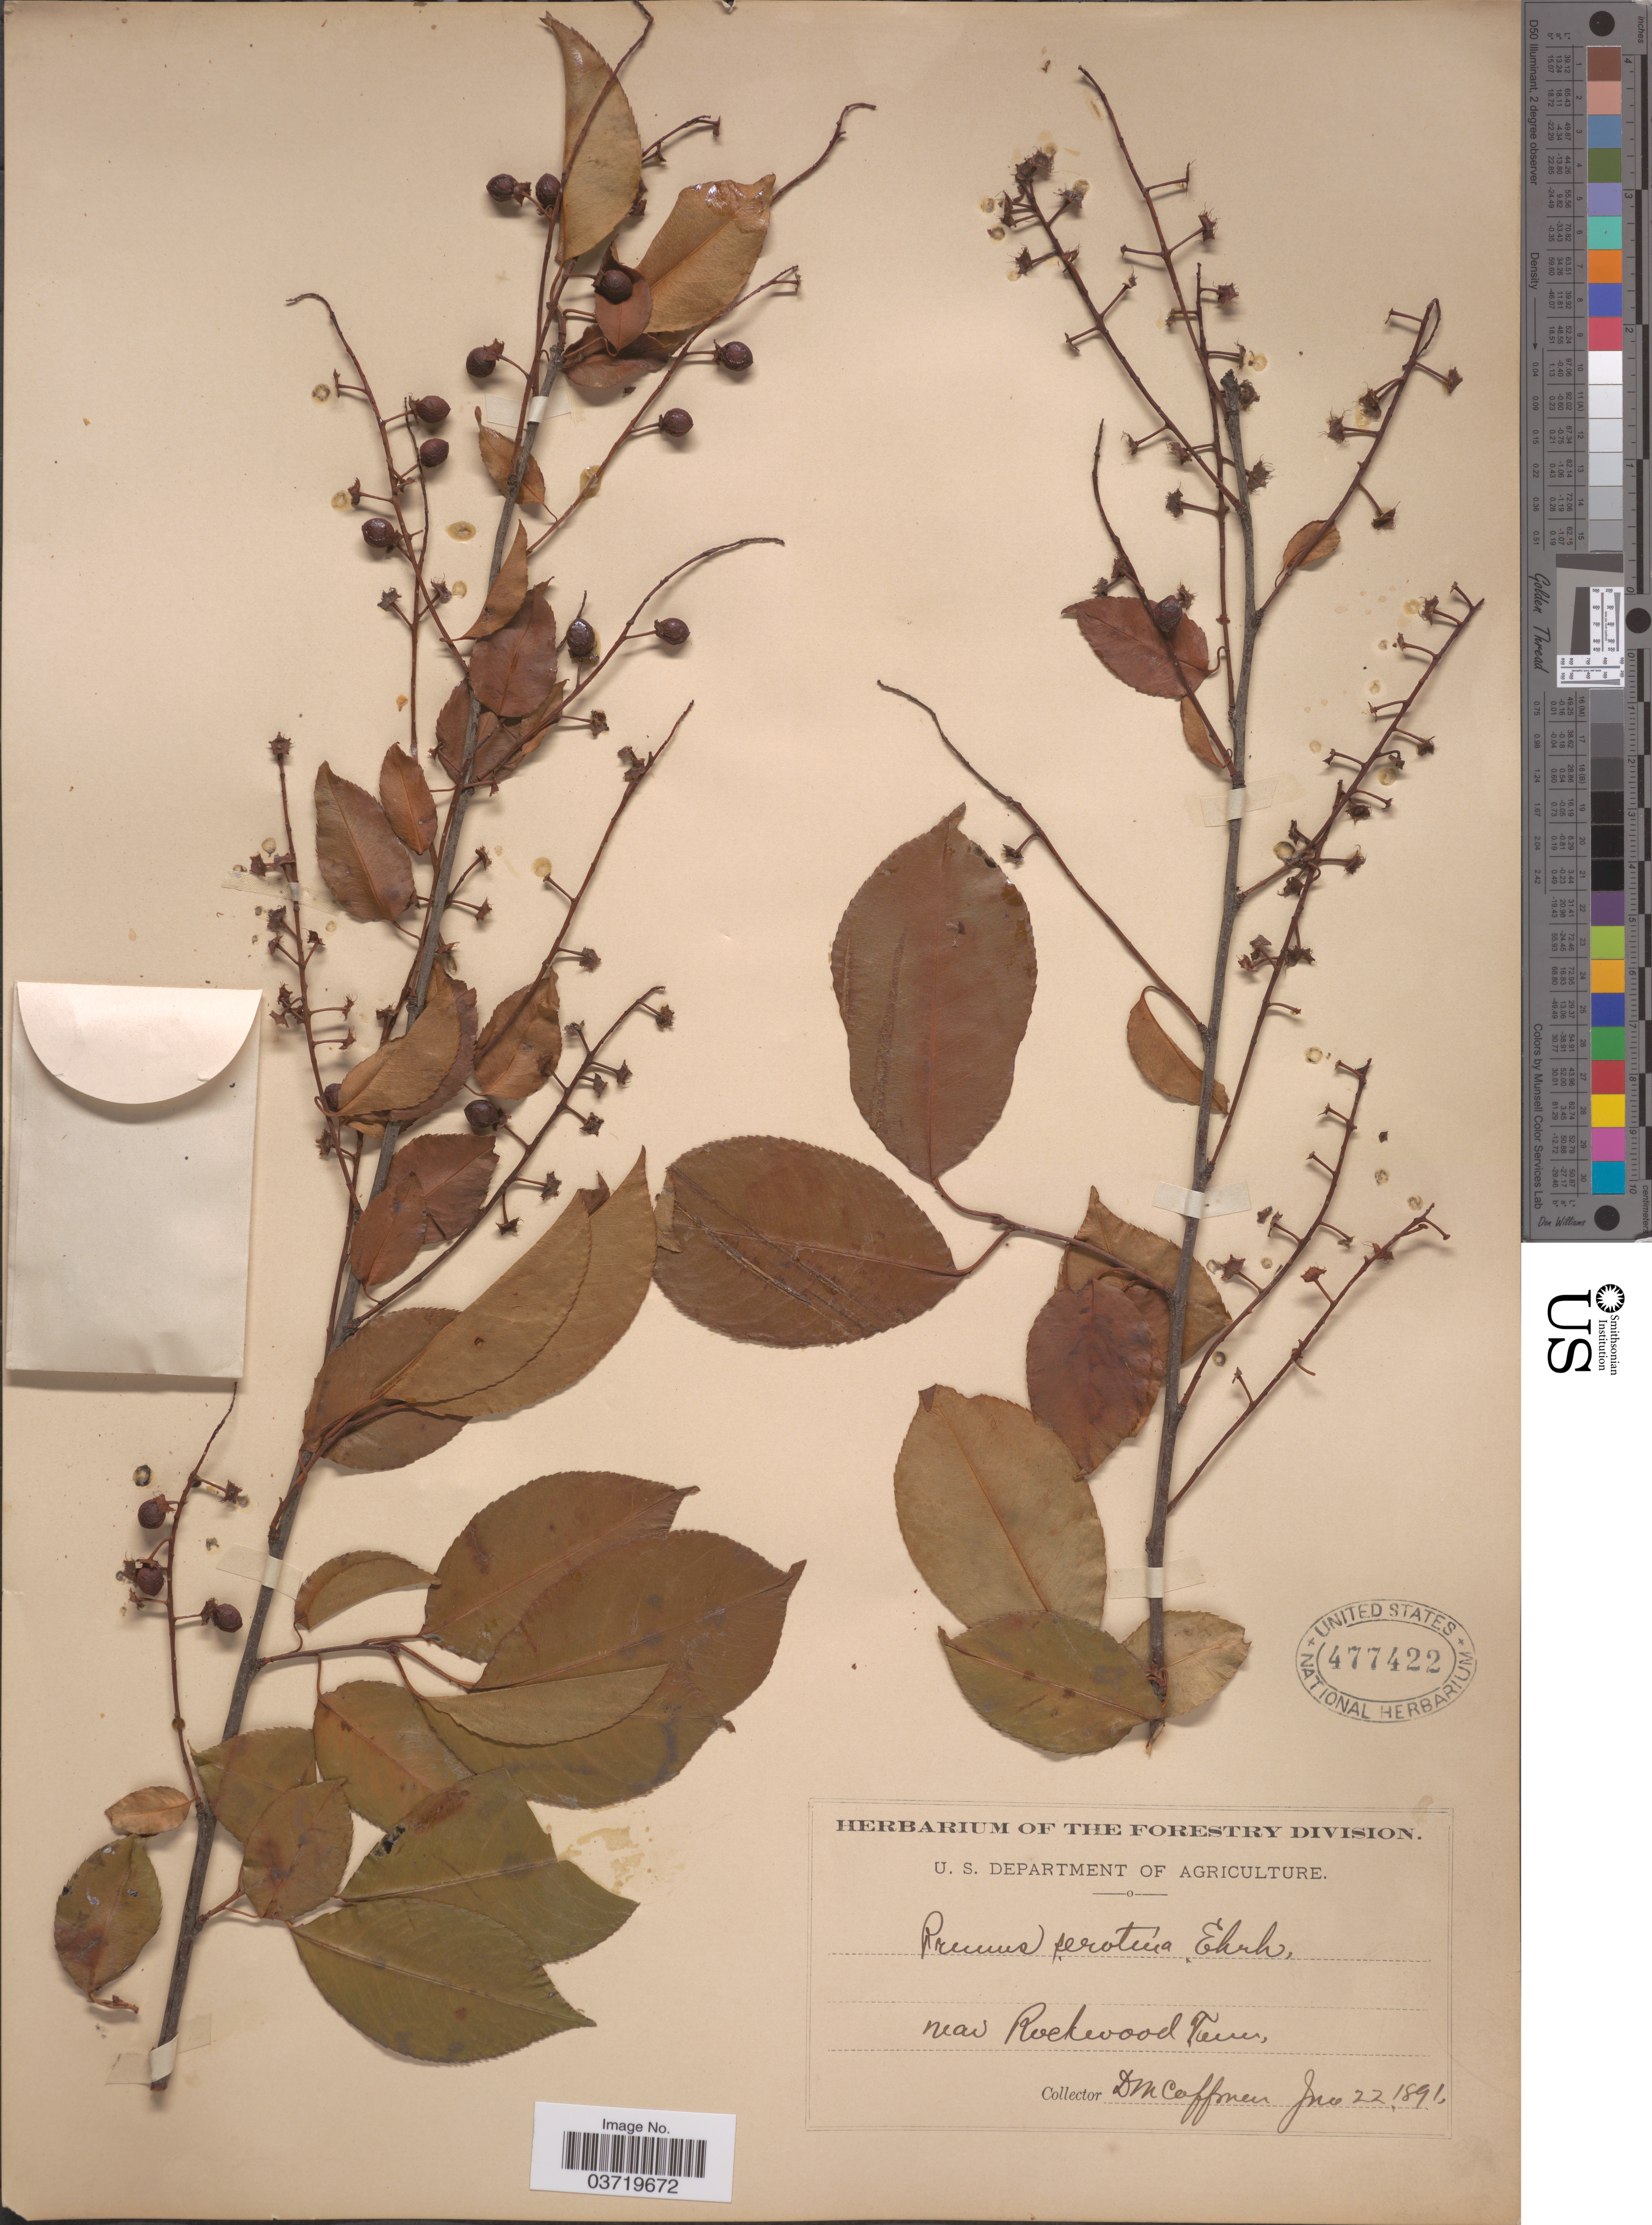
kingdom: Plantae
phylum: Tracheophyta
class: Magnoliopsida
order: Rosales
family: Rosaceae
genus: Prunus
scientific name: Prunus serotina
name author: Ehrh.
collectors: D. M. Coffman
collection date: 1891-06-22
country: United States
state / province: Tennessee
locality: Near Rockwood.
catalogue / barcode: US 477422